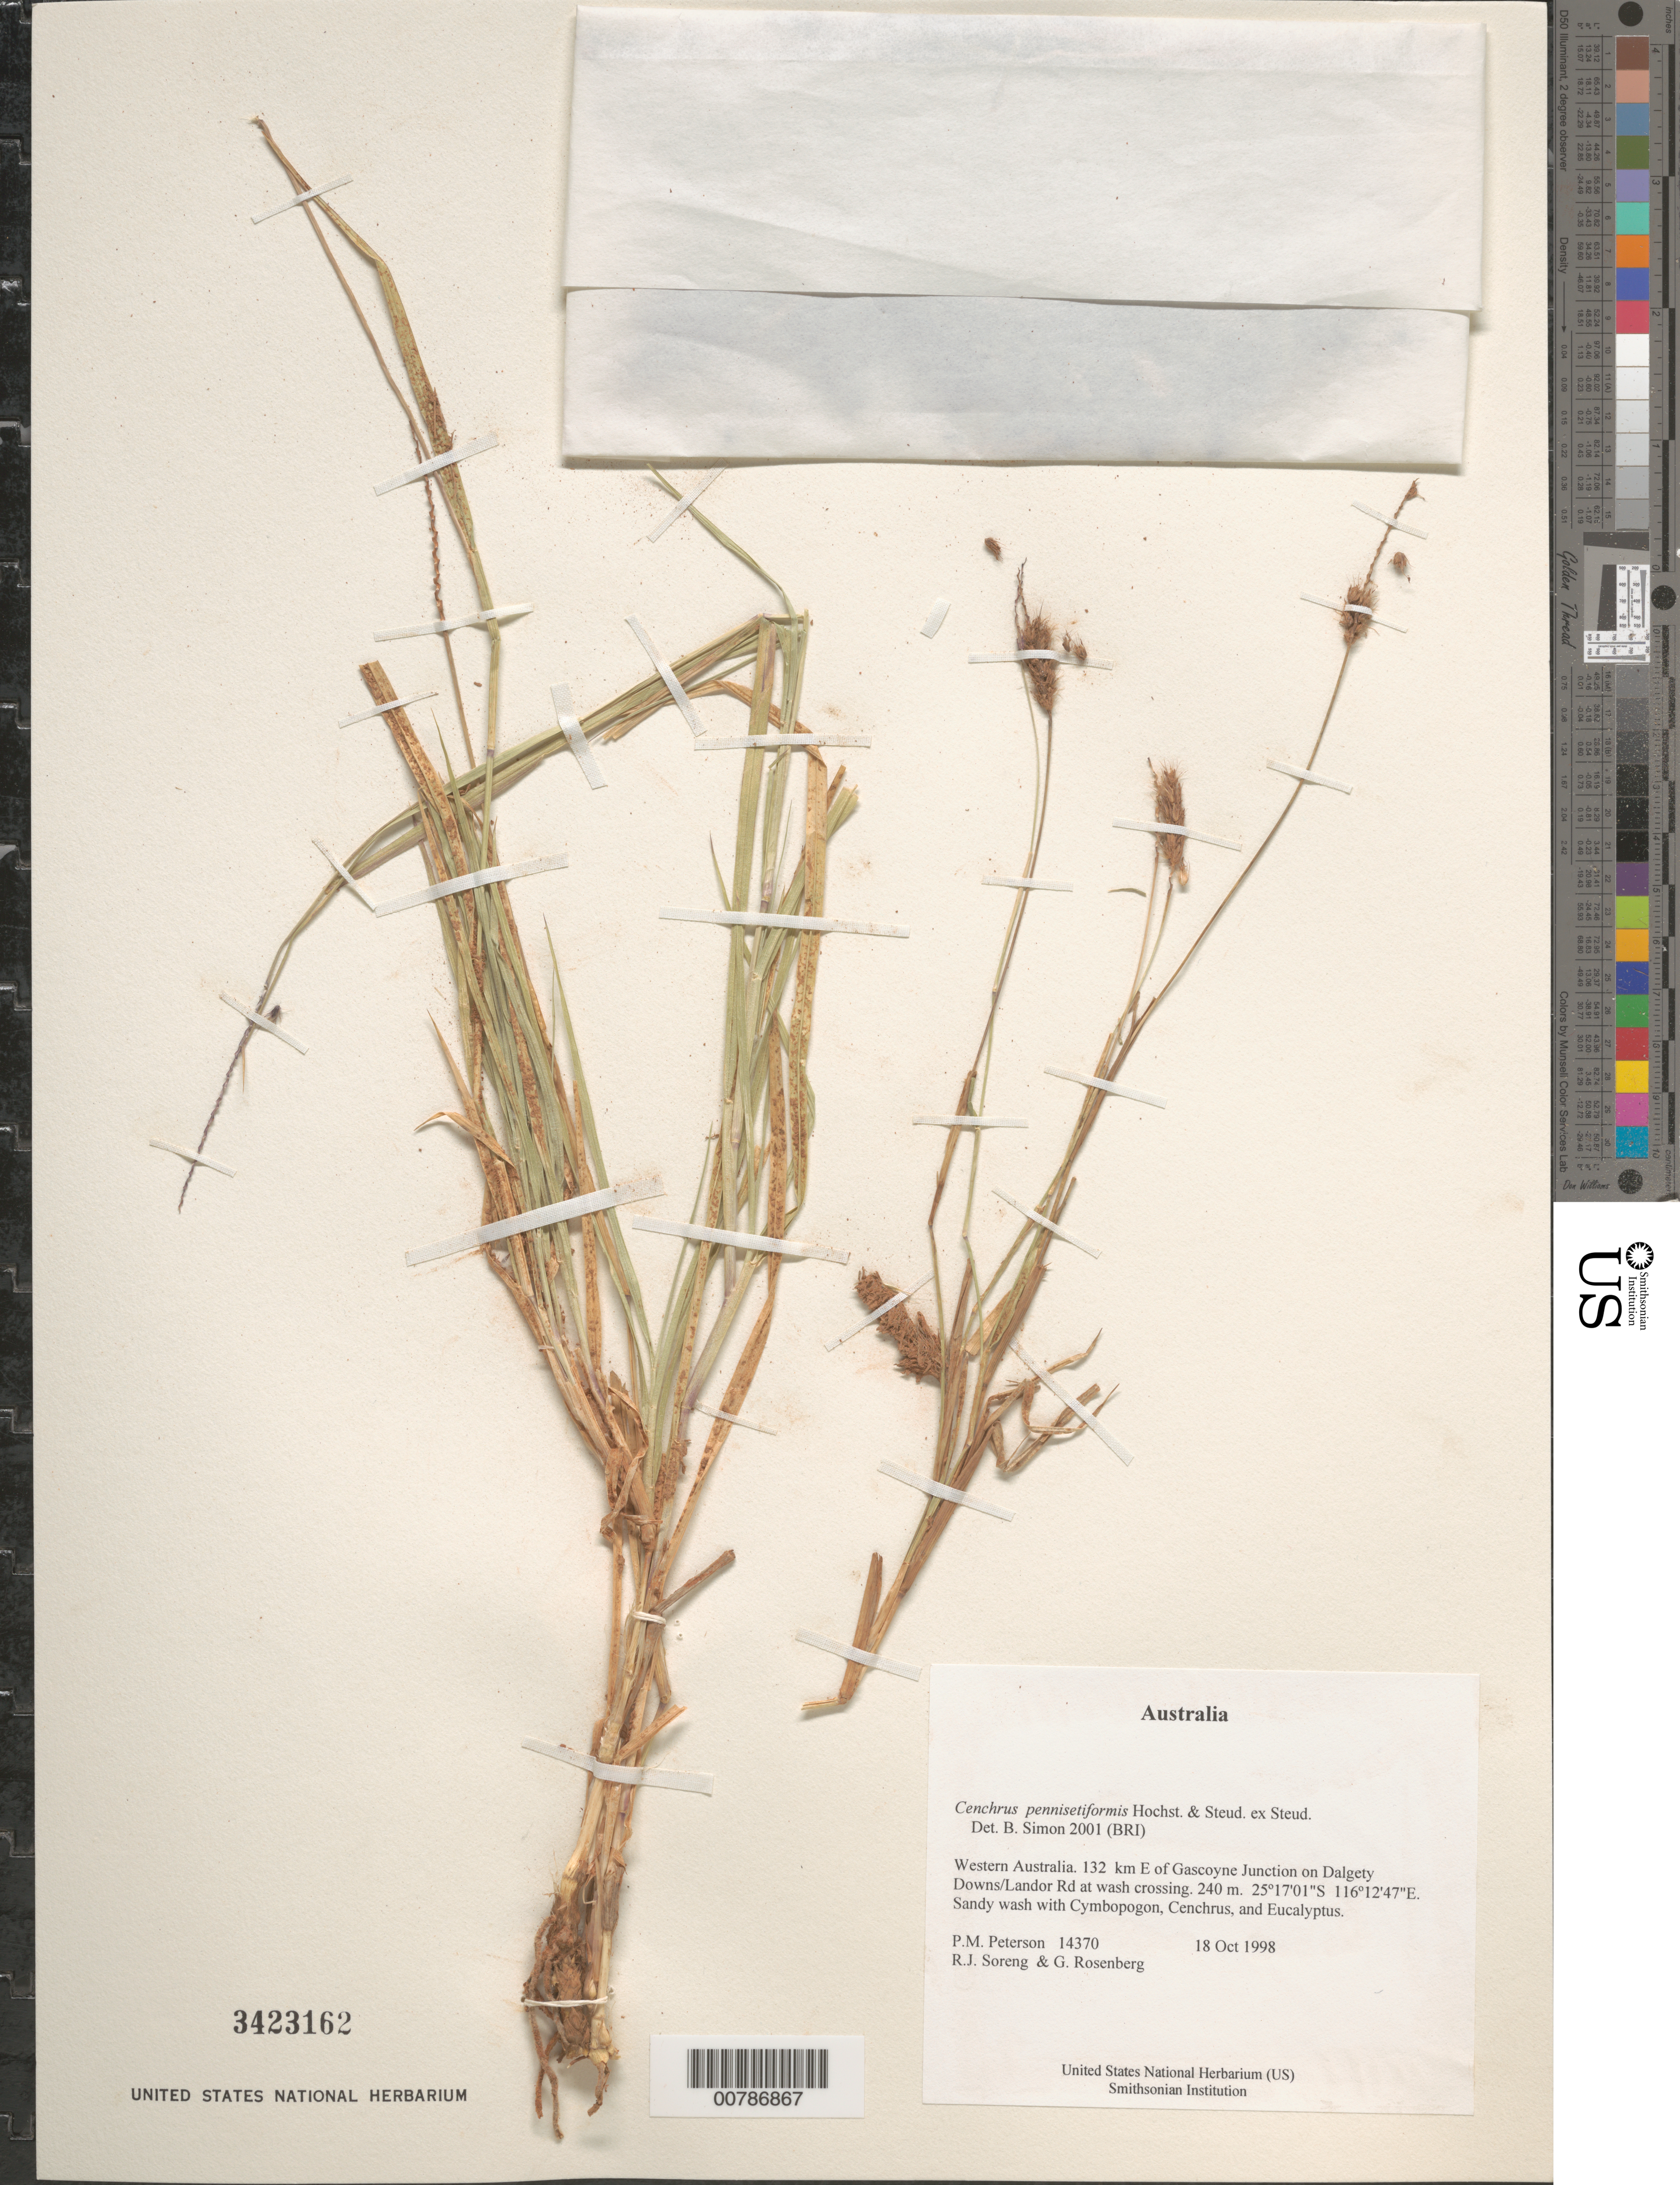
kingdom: Plantae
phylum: Tracheophyta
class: Liliopsida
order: Poales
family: Poaceae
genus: Cenchrus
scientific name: Cenchrus pennisetiformis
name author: Hochst. & Steud. ex Steud.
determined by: Simon, B.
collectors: P. M. Peterson, R. J. Soreng & G. Rosenberg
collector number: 14370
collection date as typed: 18 Oct 1998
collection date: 1998-10-18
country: Australia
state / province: Western Australia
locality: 132 km E of Gascoyne Junction on Dalgety Downs/Landor Rd at wash crossing.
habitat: Sandy wash with Cymbopogon, Cenchrus, and Eucalyptus.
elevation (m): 240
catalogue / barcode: US 3423162